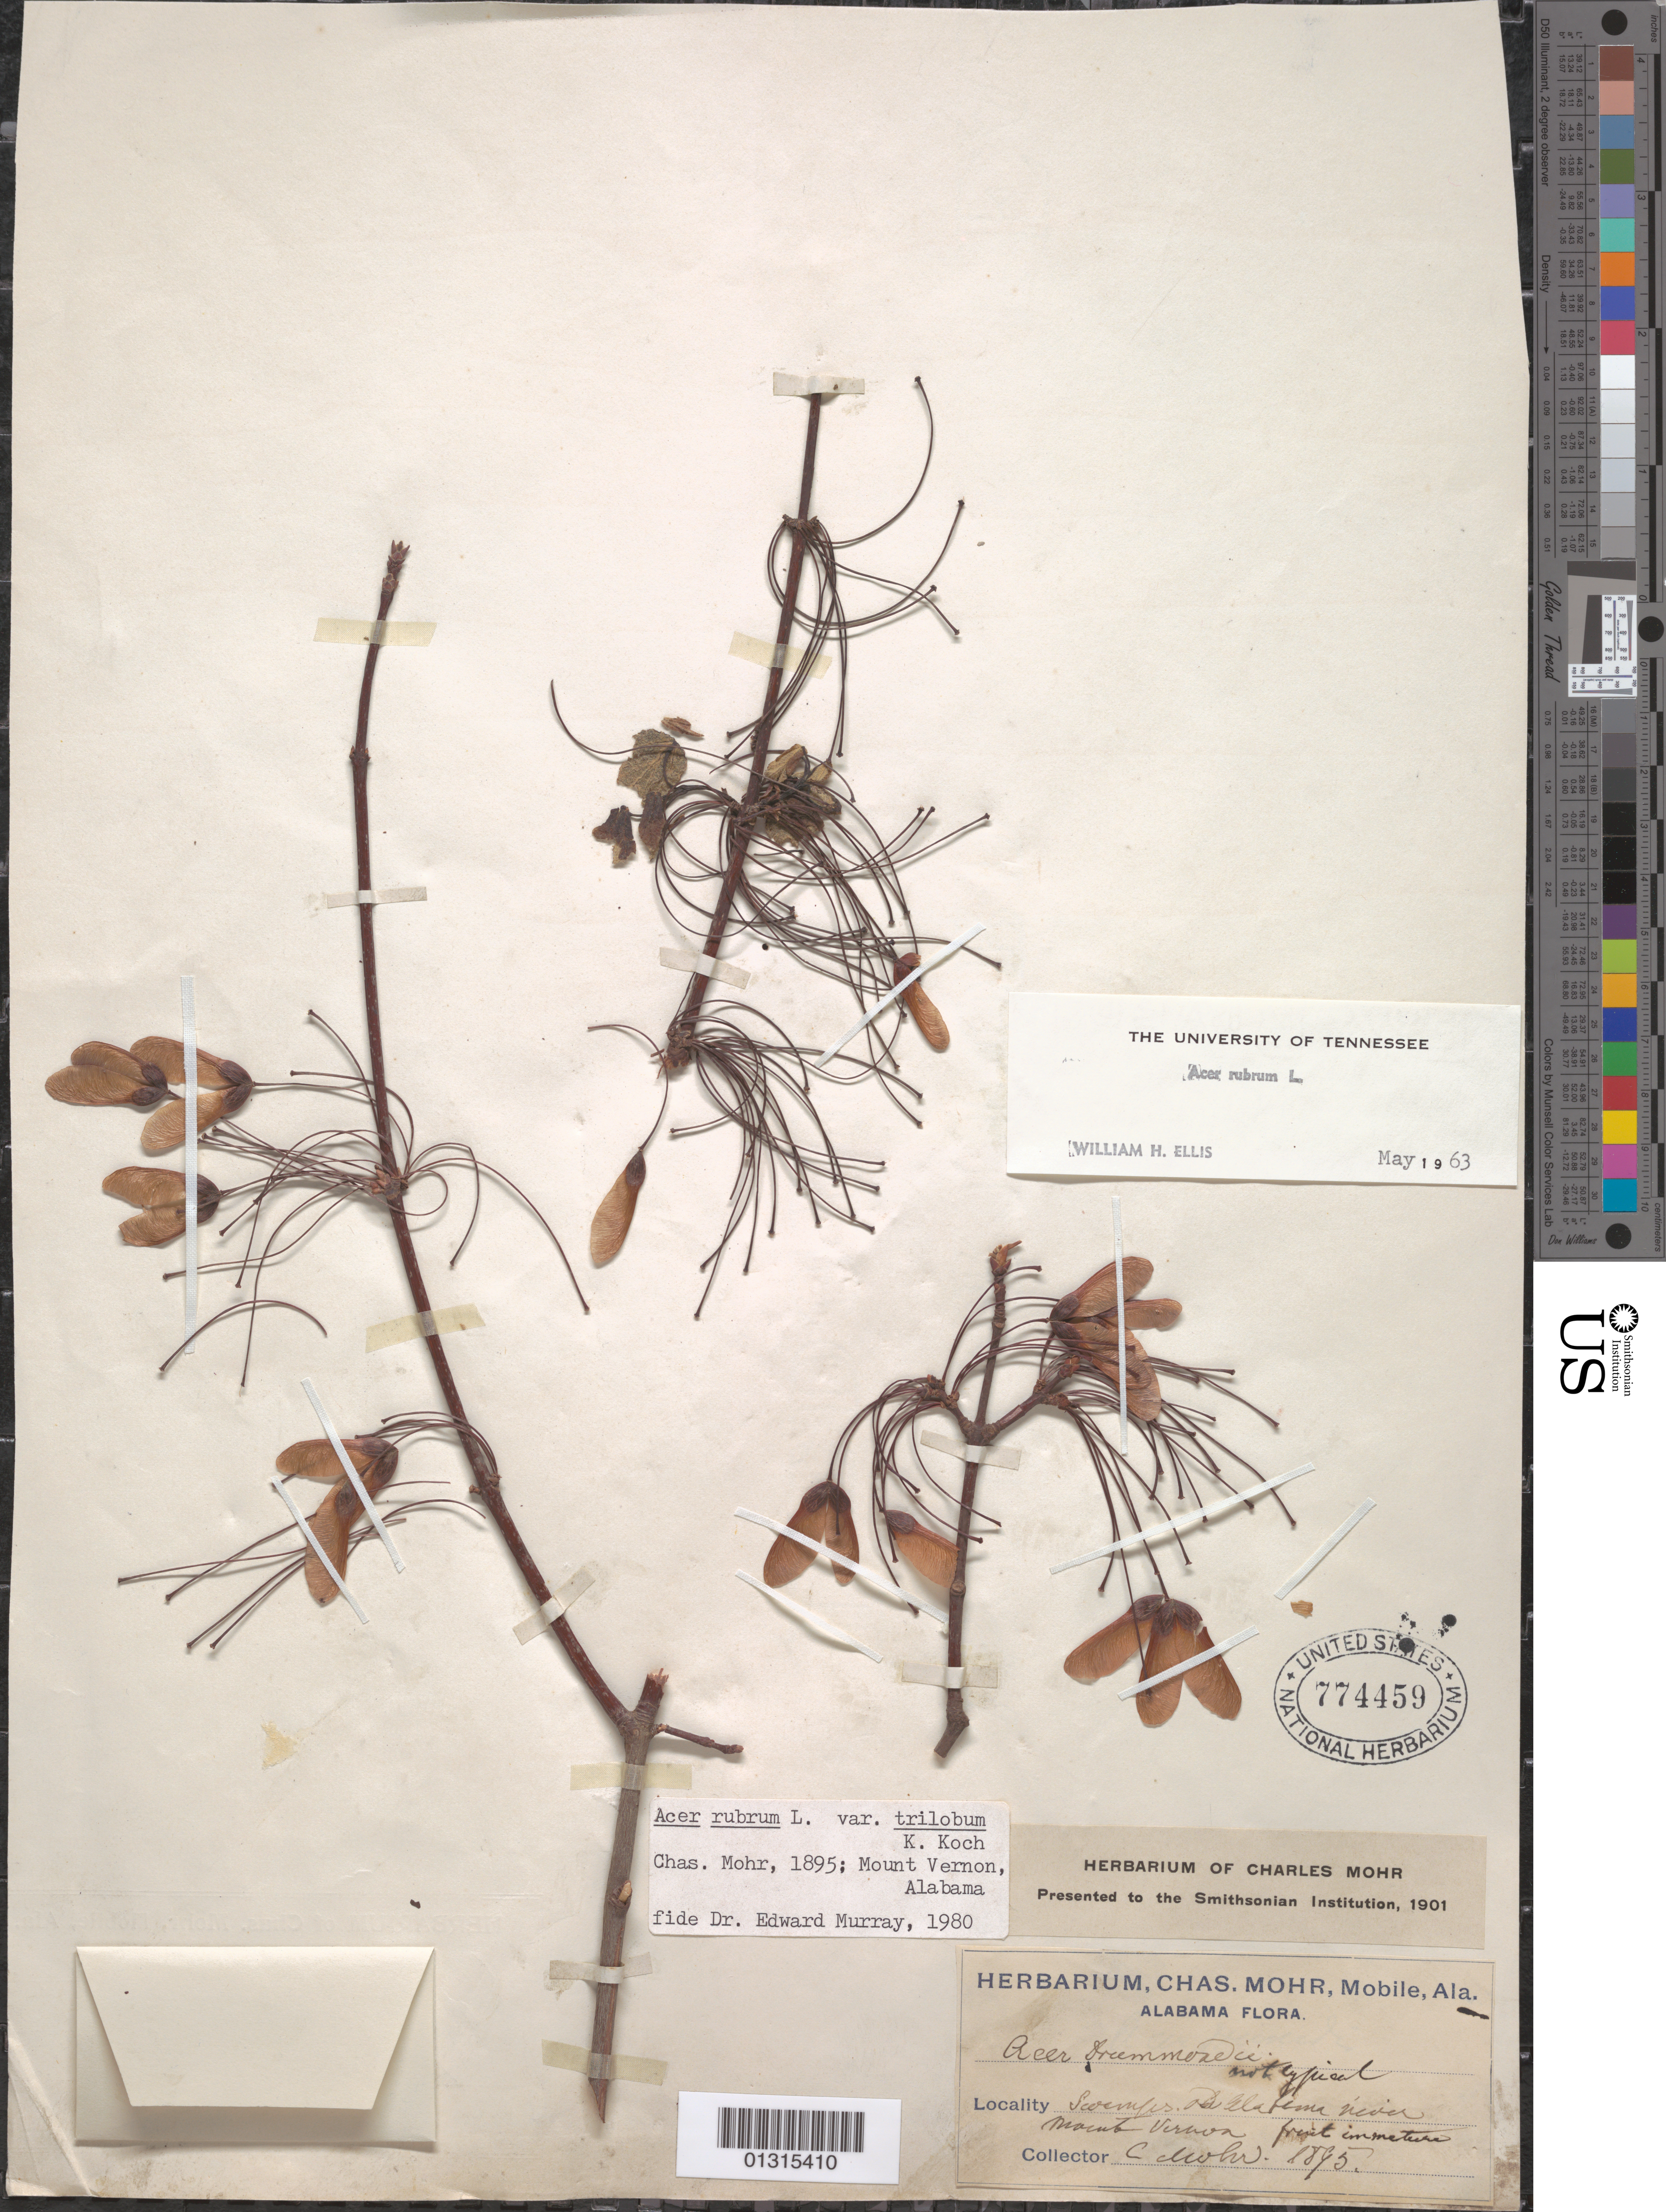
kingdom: Plantae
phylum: Tracheophyta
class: Magnoliopsida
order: Sapindales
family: Sapindaceae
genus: Acer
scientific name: Acer rubrum var. trilobum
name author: K. Koch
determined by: Murray, Edward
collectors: C. T. Mohr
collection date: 1895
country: United States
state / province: Alabama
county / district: Mobile County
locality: Alabama River, Mount Vernon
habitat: Swamps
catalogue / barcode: US 774459